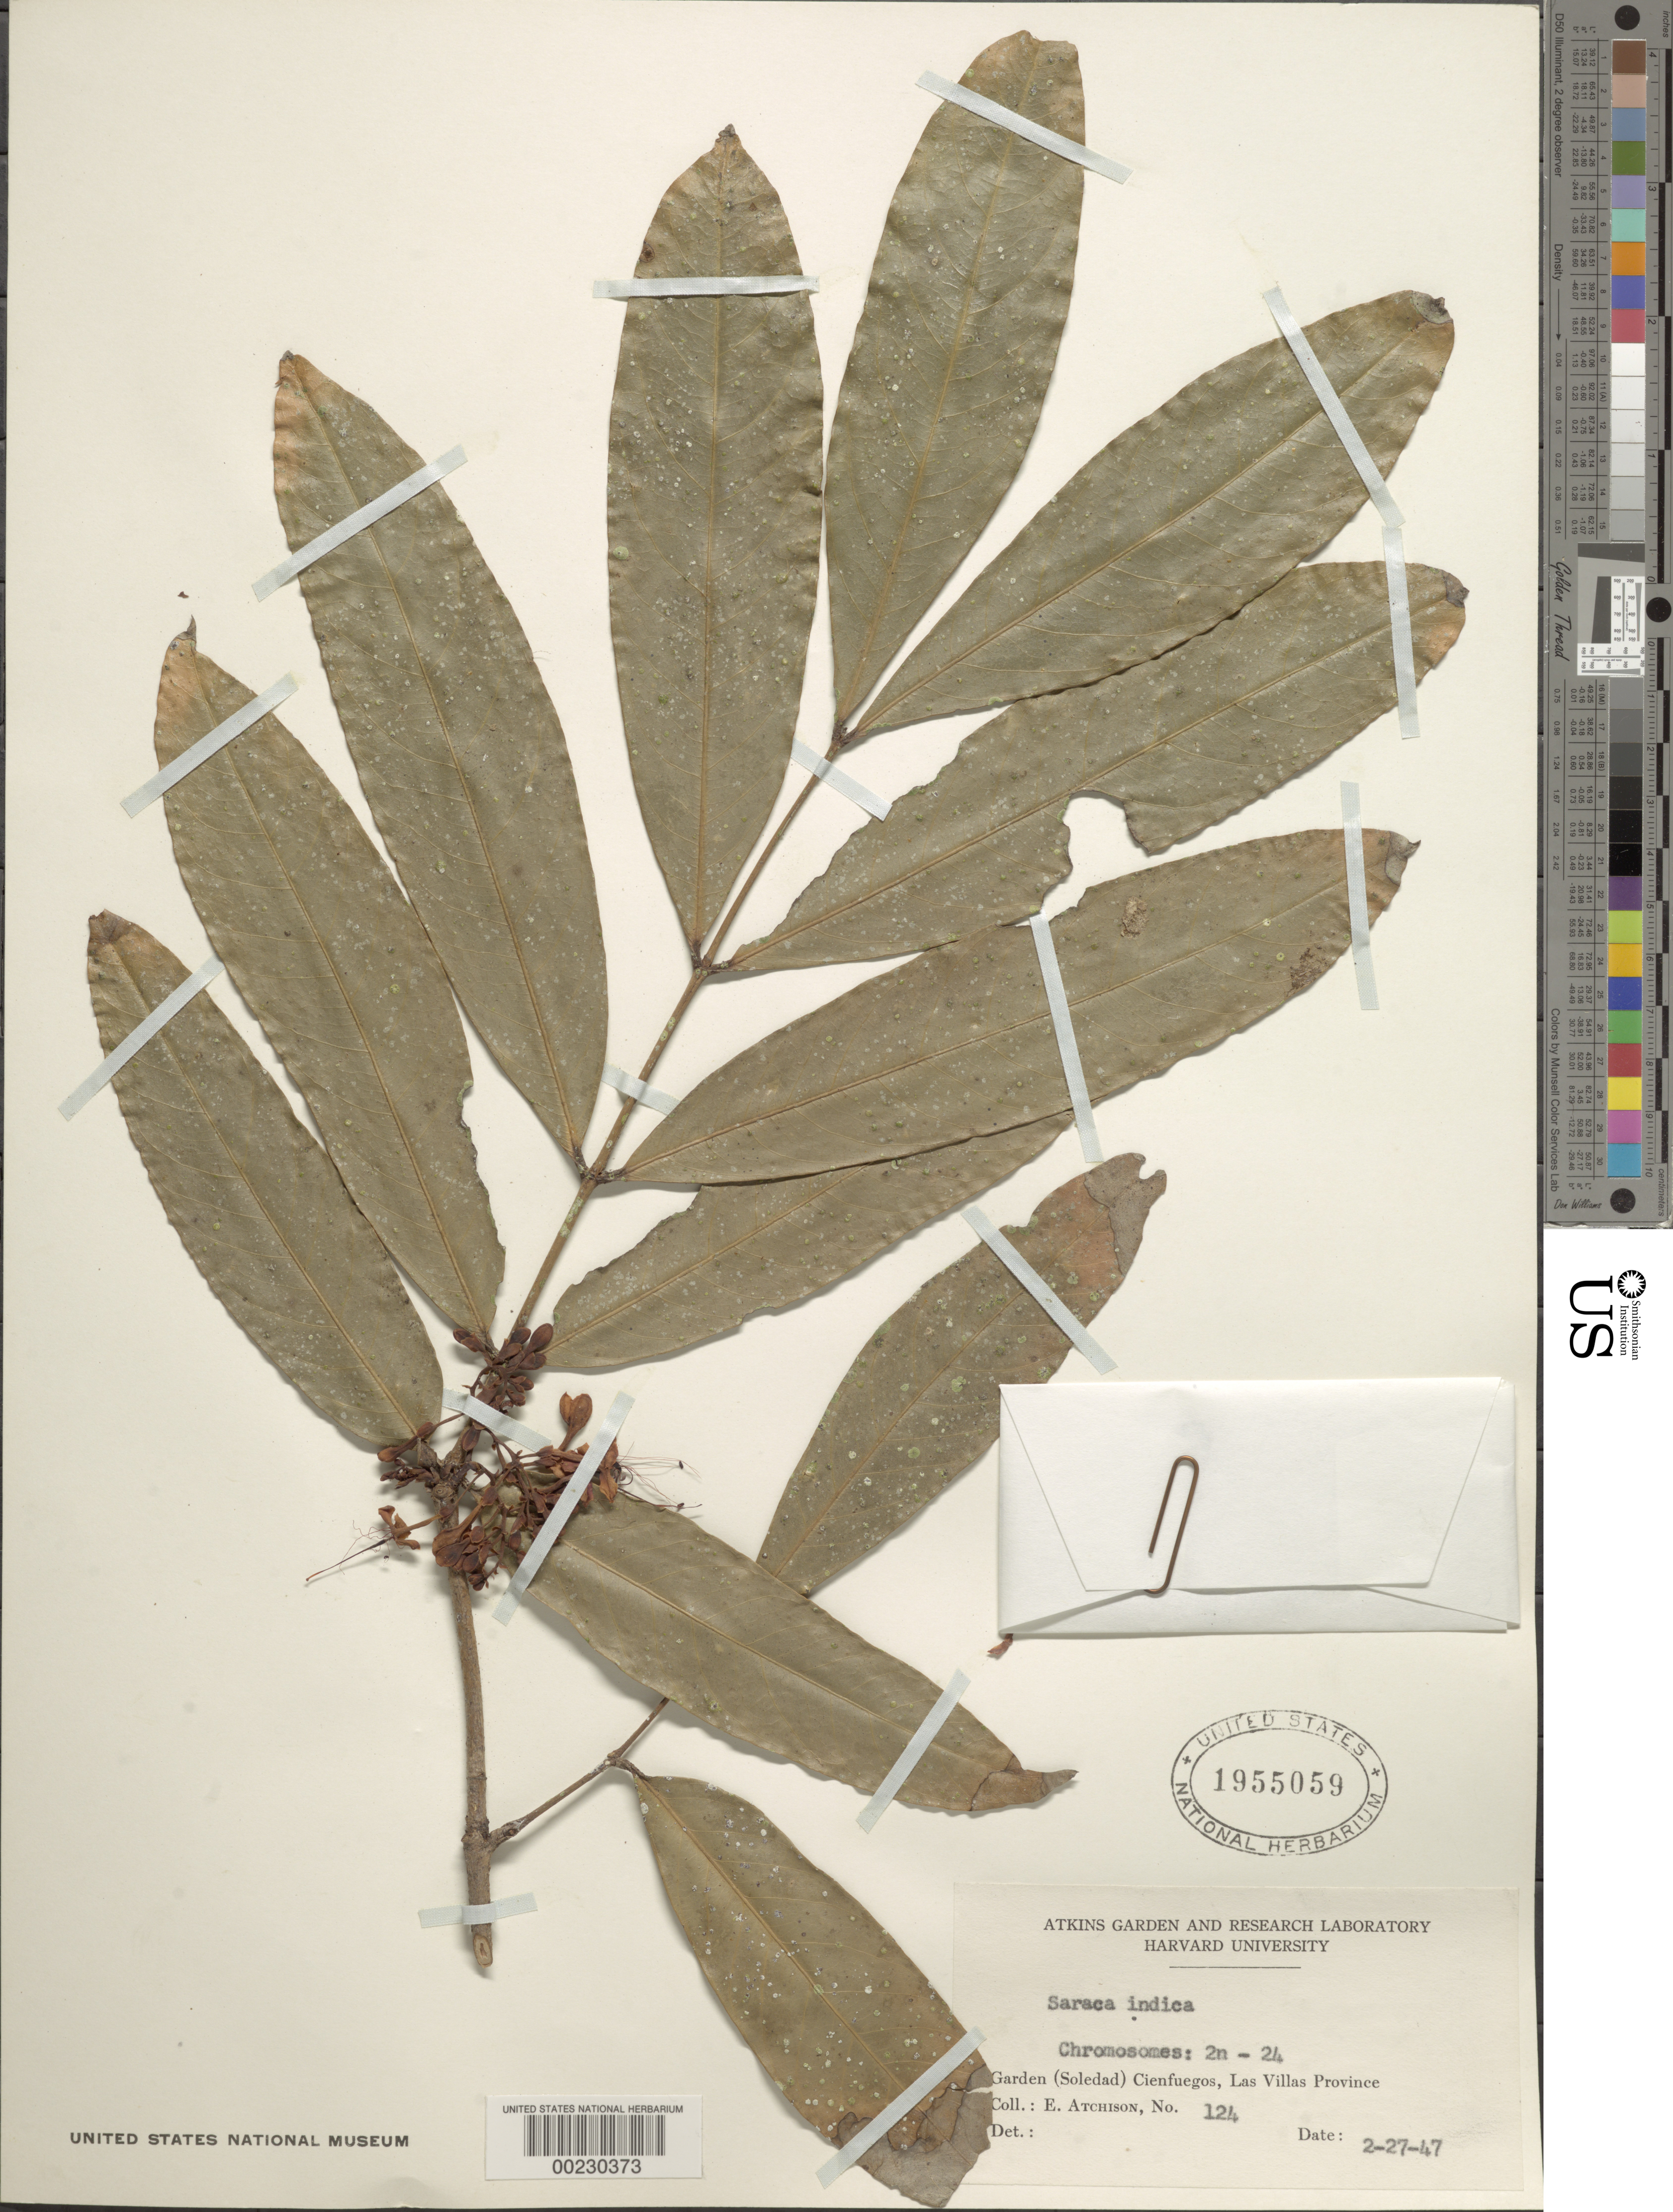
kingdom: Plantae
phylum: Tracheophyta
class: Magnoliopsida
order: Fabales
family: Fabaceae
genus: Saraca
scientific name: Saraca indica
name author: L.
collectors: E. Atchison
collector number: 124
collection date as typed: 27 Feb 1947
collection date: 1947-02-27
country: Cuba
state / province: Las Villas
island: Greater Antilles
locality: Garden (soledad) cienfuegos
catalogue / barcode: US 1955059